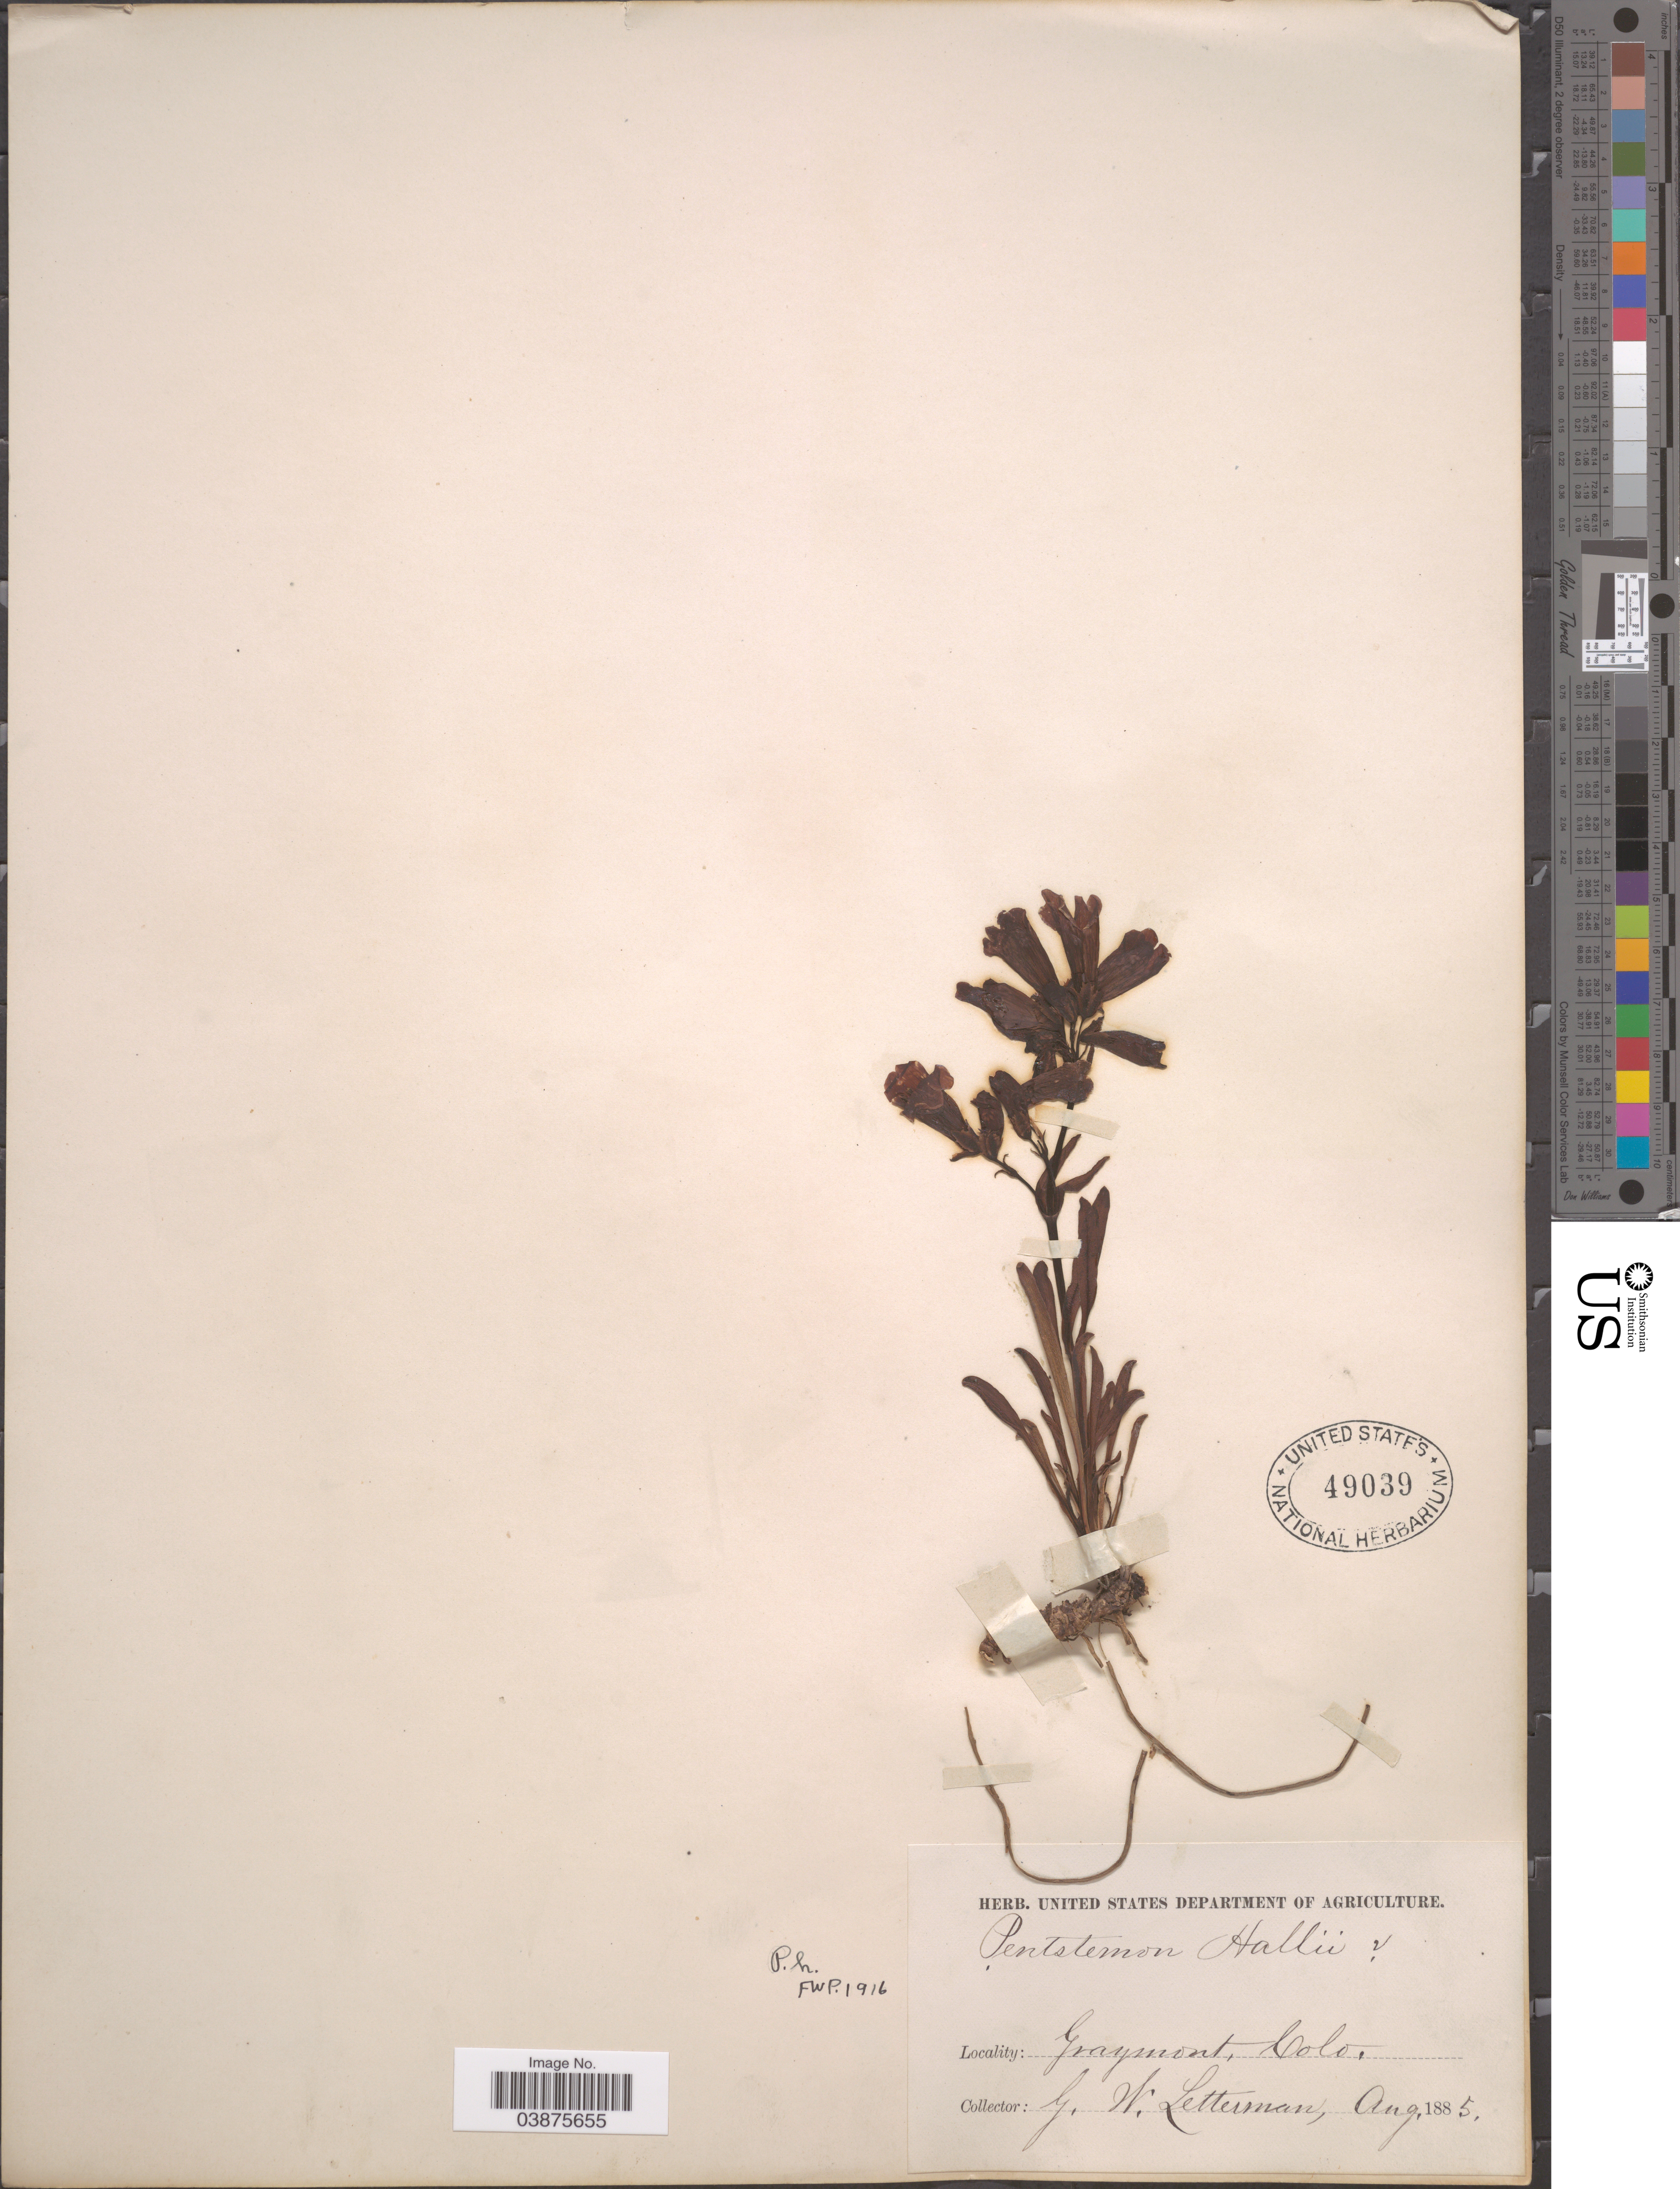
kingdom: Plantae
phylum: Tracheophyta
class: Magnoliopsida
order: Lamiales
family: Plantaginaceae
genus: Penstemon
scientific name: Penstemon hallii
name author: A. Gray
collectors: G. W. Letterman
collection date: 1885-08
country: United States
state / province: Colorado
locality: Graymont.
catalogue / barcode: US 49039